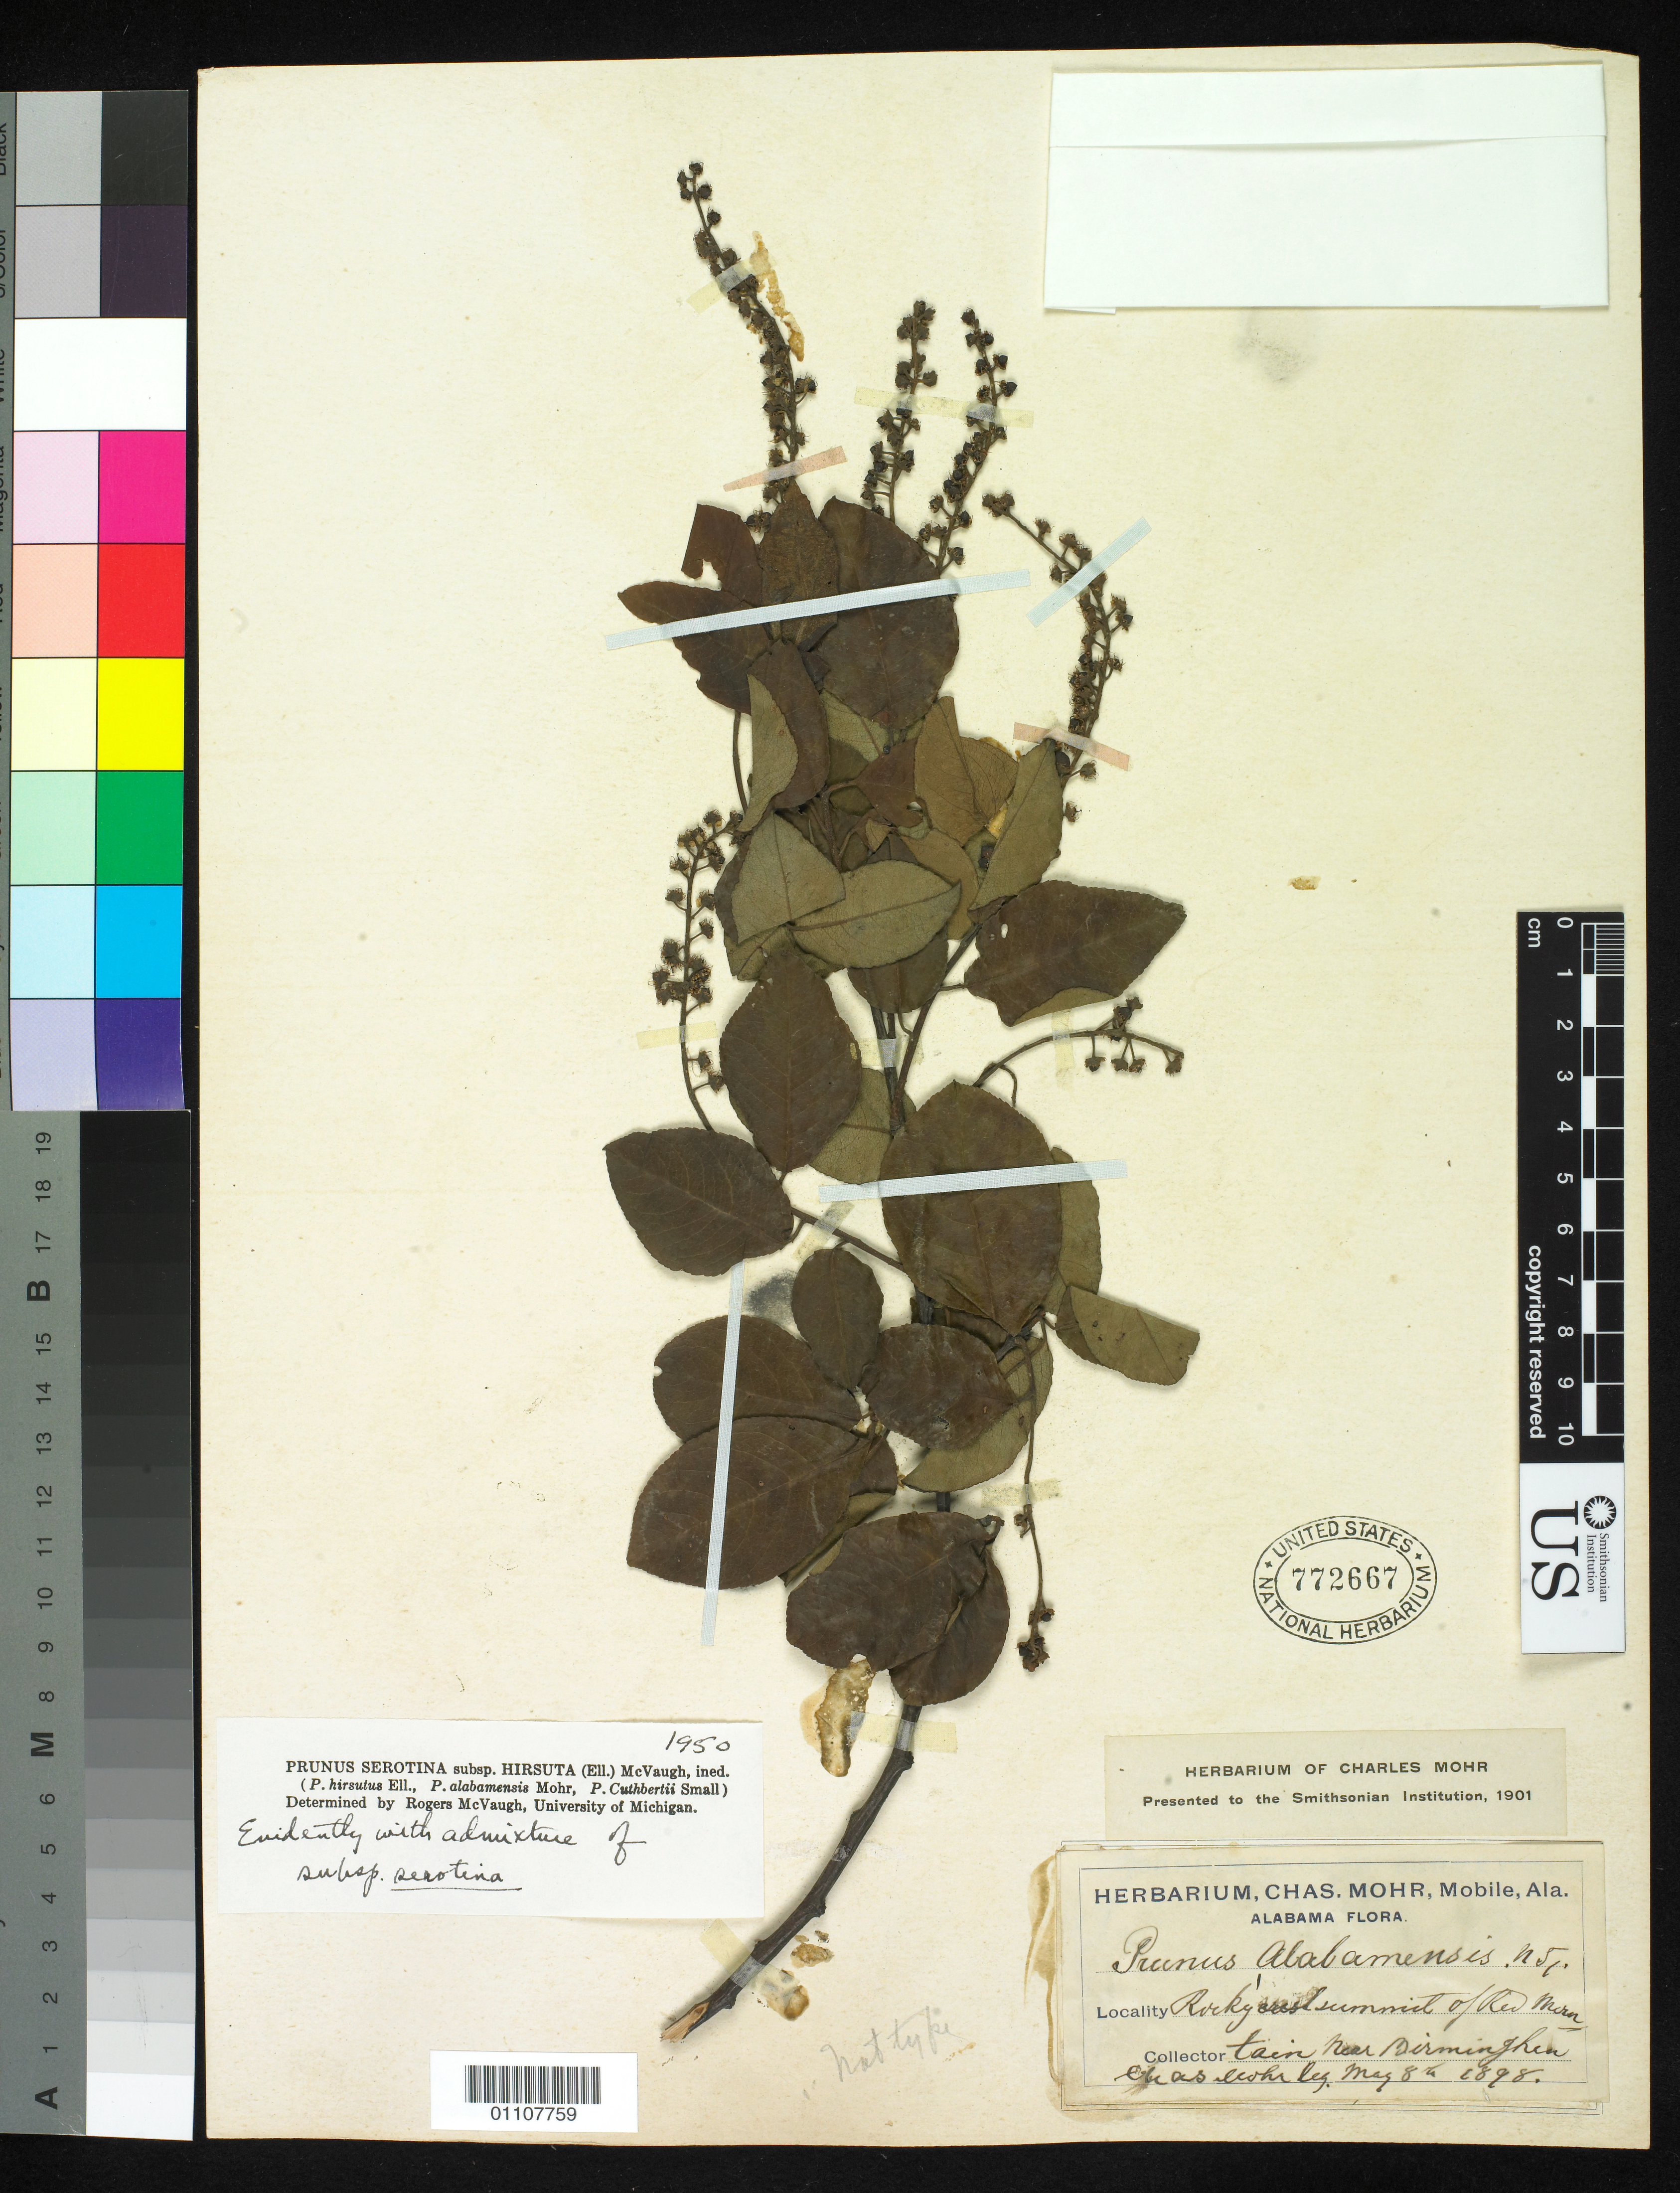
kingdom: Plantae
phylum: Tracheophyta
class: Magnoliopsida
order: Rosales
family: Rosaceae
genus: Prunus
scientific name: Prunus alabamensis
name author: C. Mohr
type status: Syntype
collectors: ex herb. C. Mohr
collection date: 1898-05-08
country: United States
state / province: Alabama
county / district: Jefferson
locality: Red Mountain, near Birmingham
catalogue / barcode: US 772667